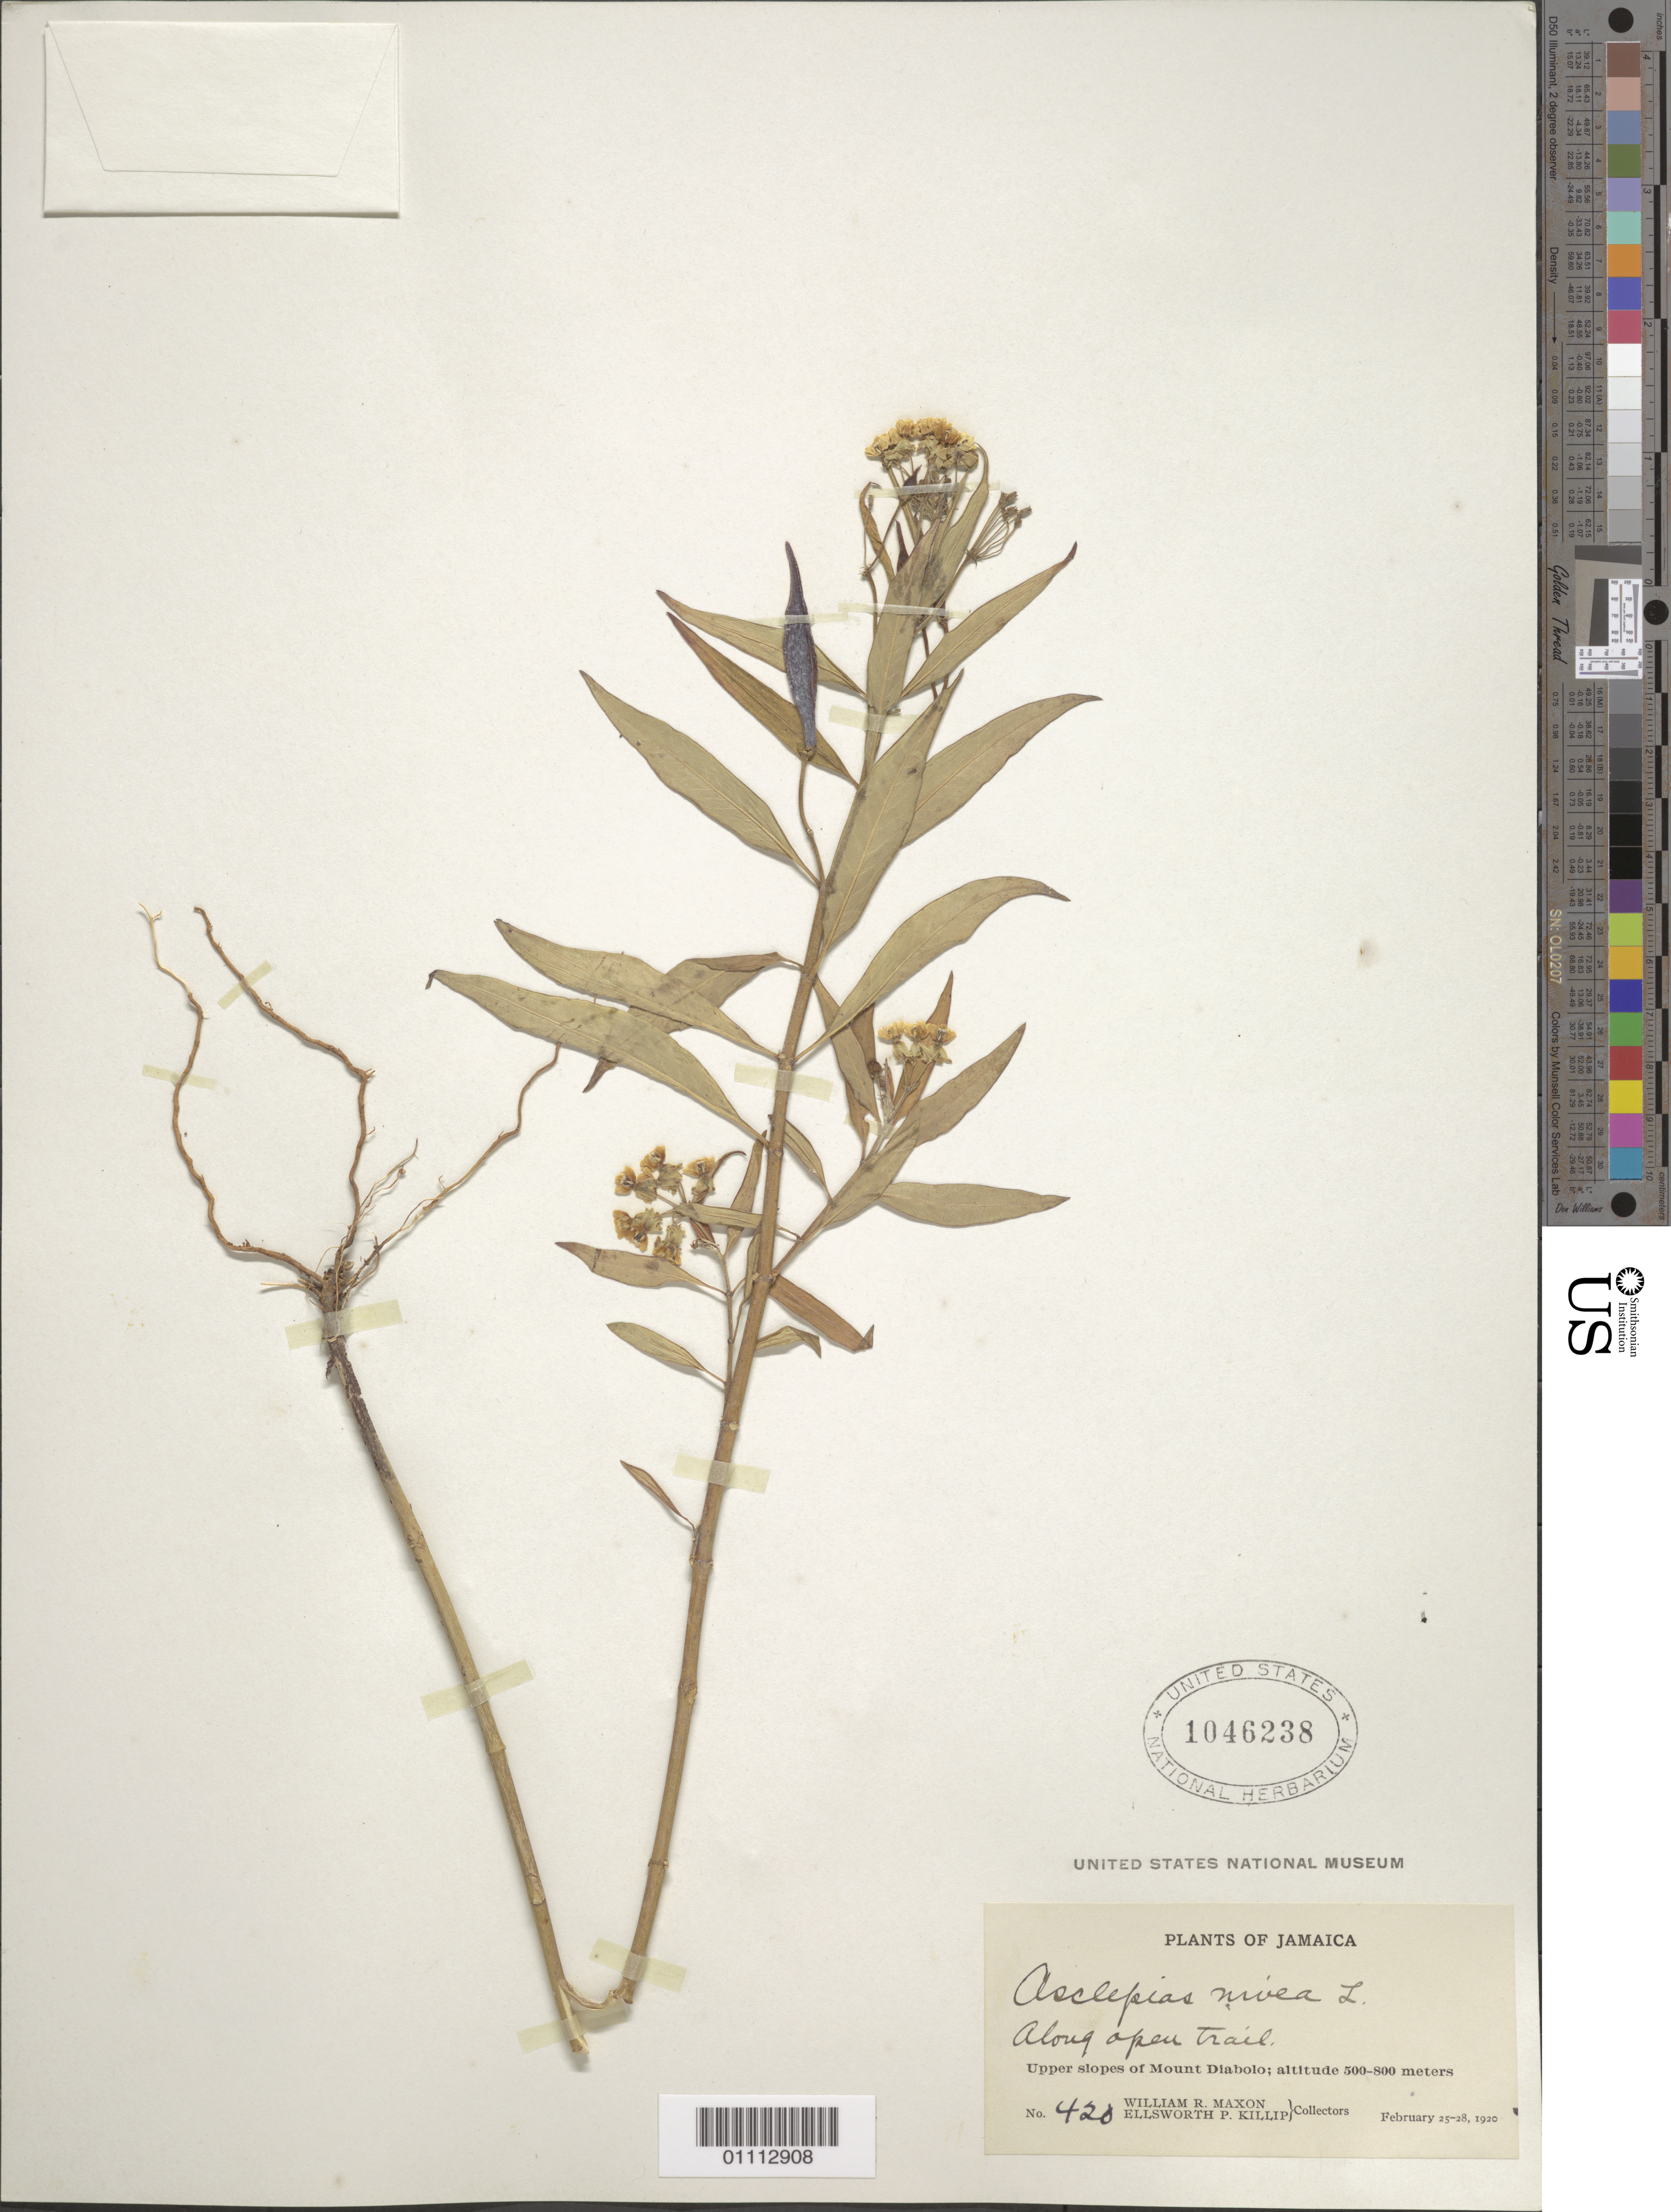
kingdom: Plantae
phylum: Tracheophyta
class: Magnoliopsida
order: Gentianales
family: Apocynaceae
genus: Asclepias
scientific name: Asclepias nivea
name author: L.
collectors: W. R. Maxon & E. P. Killip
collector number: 420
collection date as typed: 25 Feb 1920 to 28 Feb 1920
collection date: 1920-02-25/1920-02-28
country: Jamaica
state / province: Saint Catherine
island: Jamaica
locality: Upper slopes of Mount Diablo. Along open trail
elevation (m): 500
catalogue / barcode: US 1046238